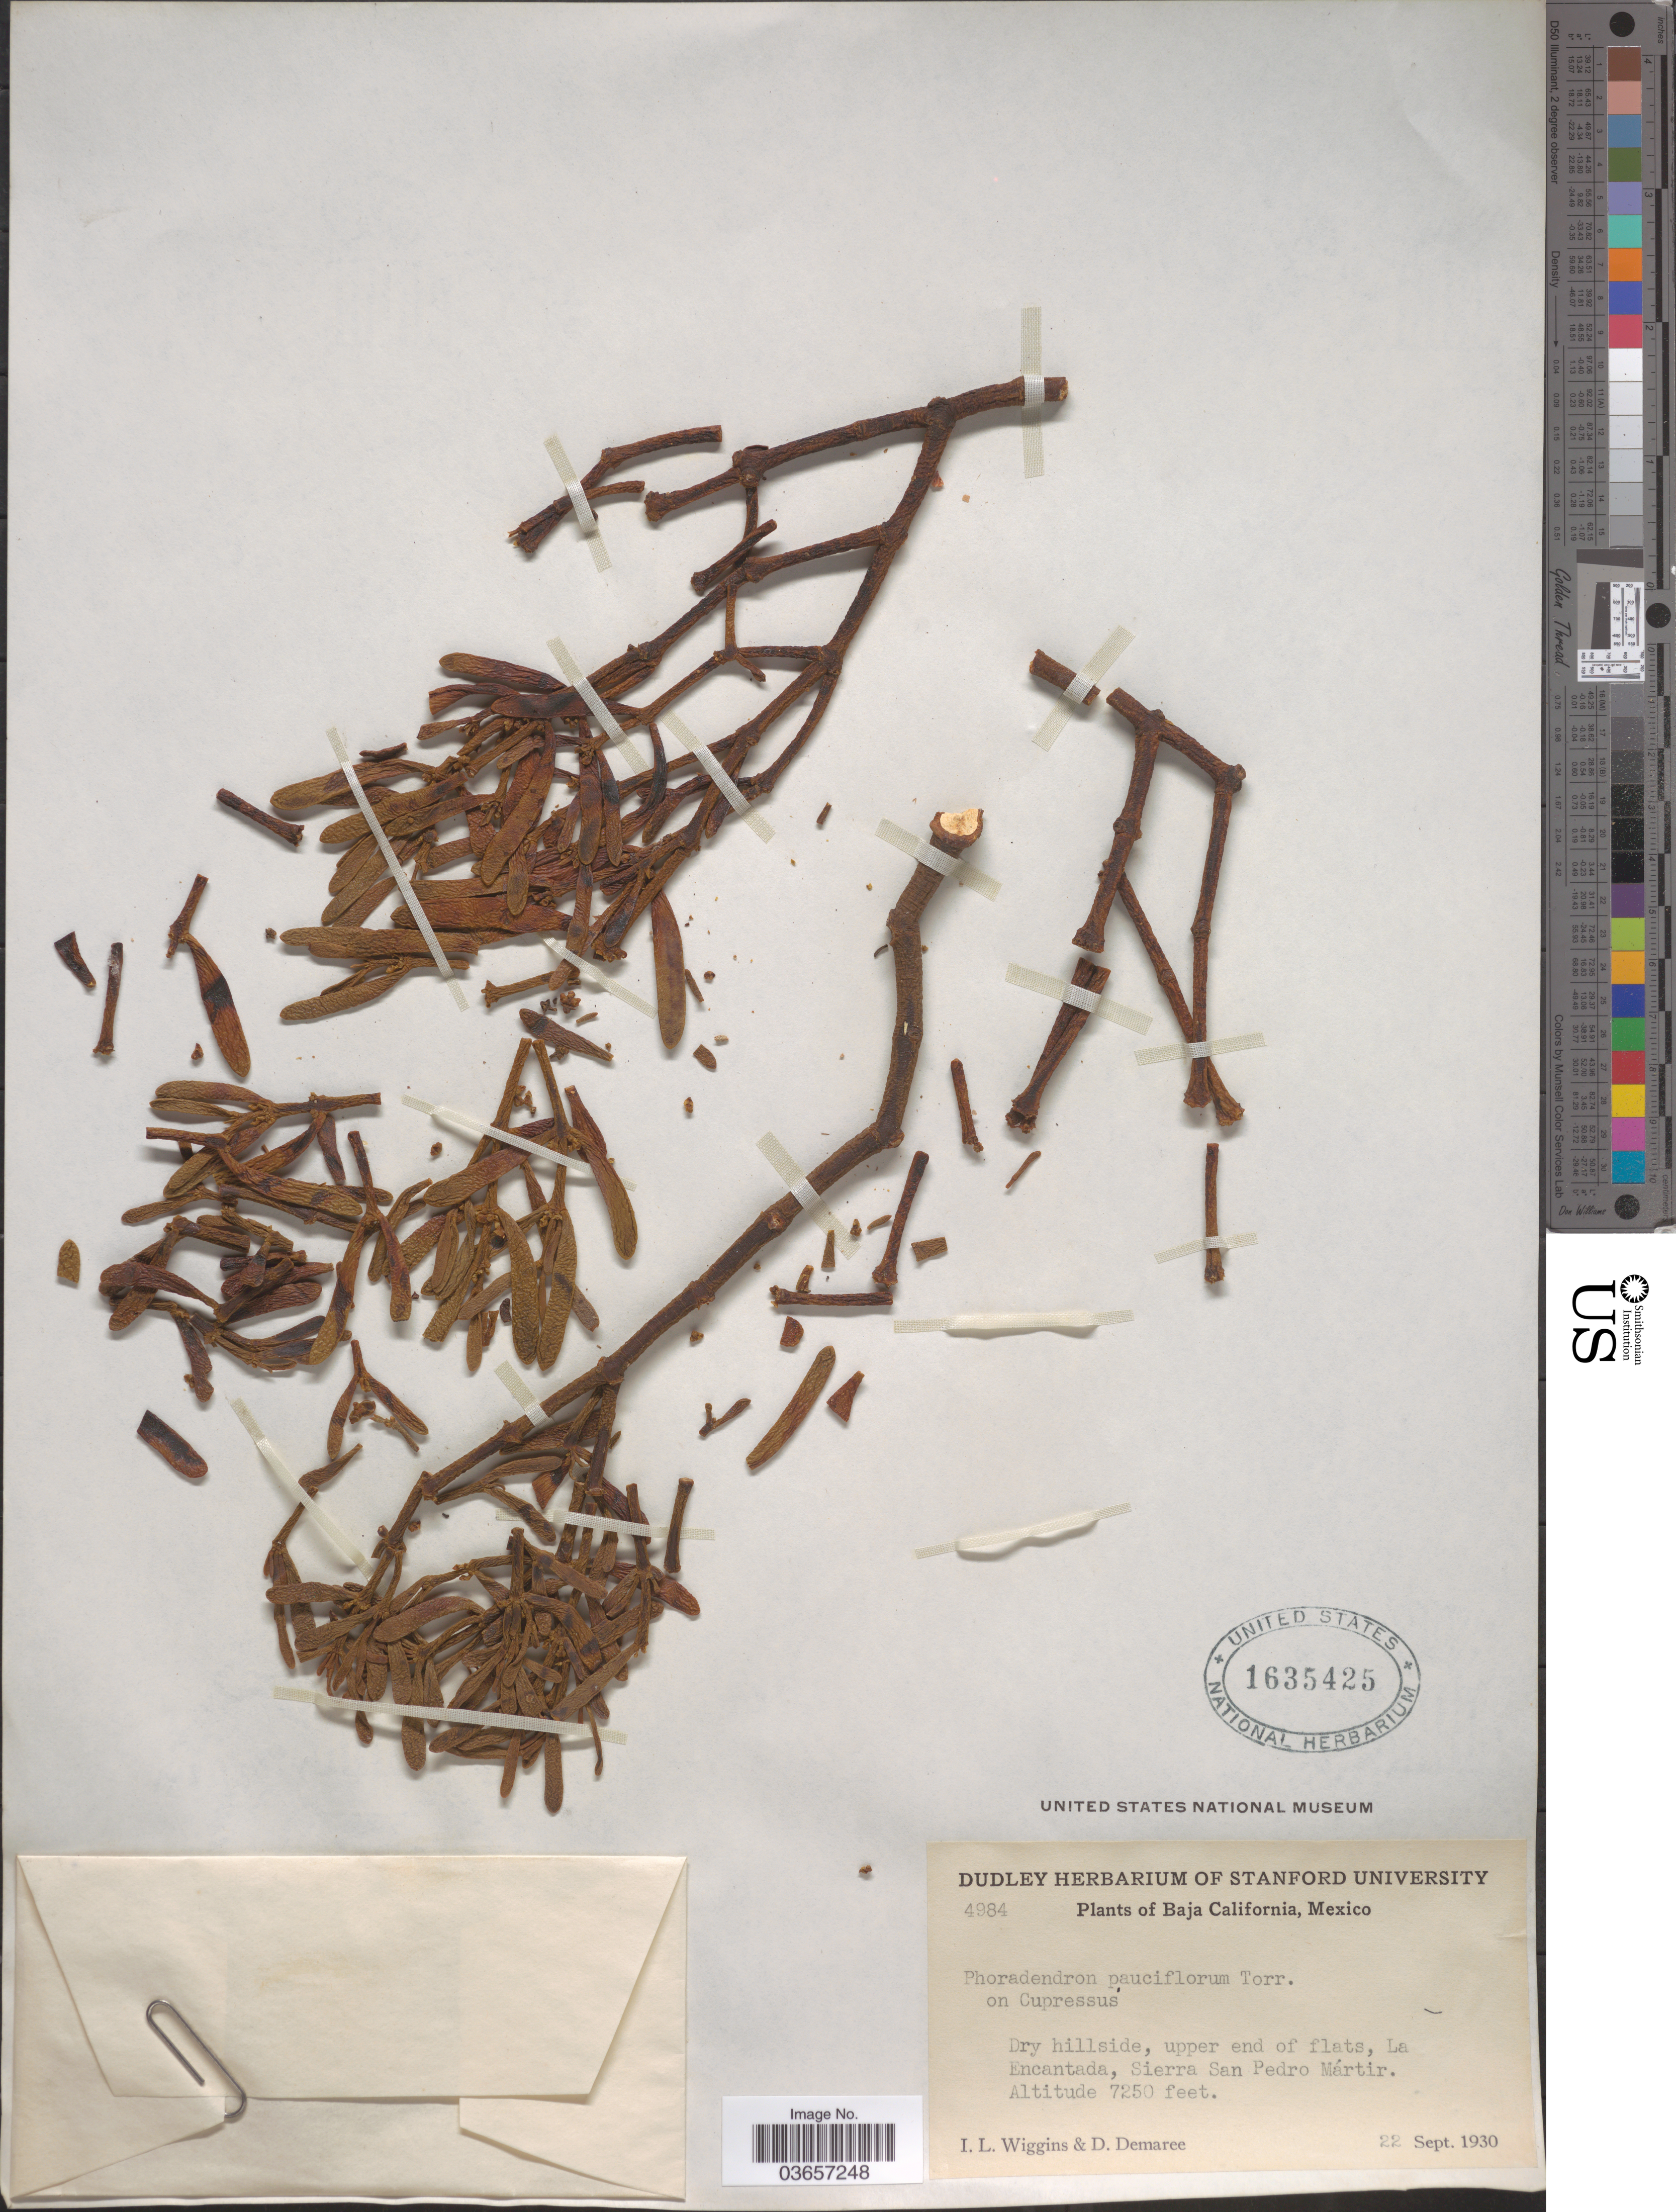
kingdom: Plantae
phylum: Tracheophyta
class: Magnoliopsida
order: Santalales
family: Viscaceae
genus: Phoradendron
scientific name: Phoradendron bolleanum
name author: (Seem.) Eichler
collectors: I. L. Wiggins & D. Demaree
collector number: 4984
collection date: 1930-09-22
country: Mexico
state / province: Baja California Norte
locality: Dry hillside, upper end of flats, La Encantada, Sierra San Pedro Mártir.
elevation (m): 2210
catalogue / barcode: US 1635425